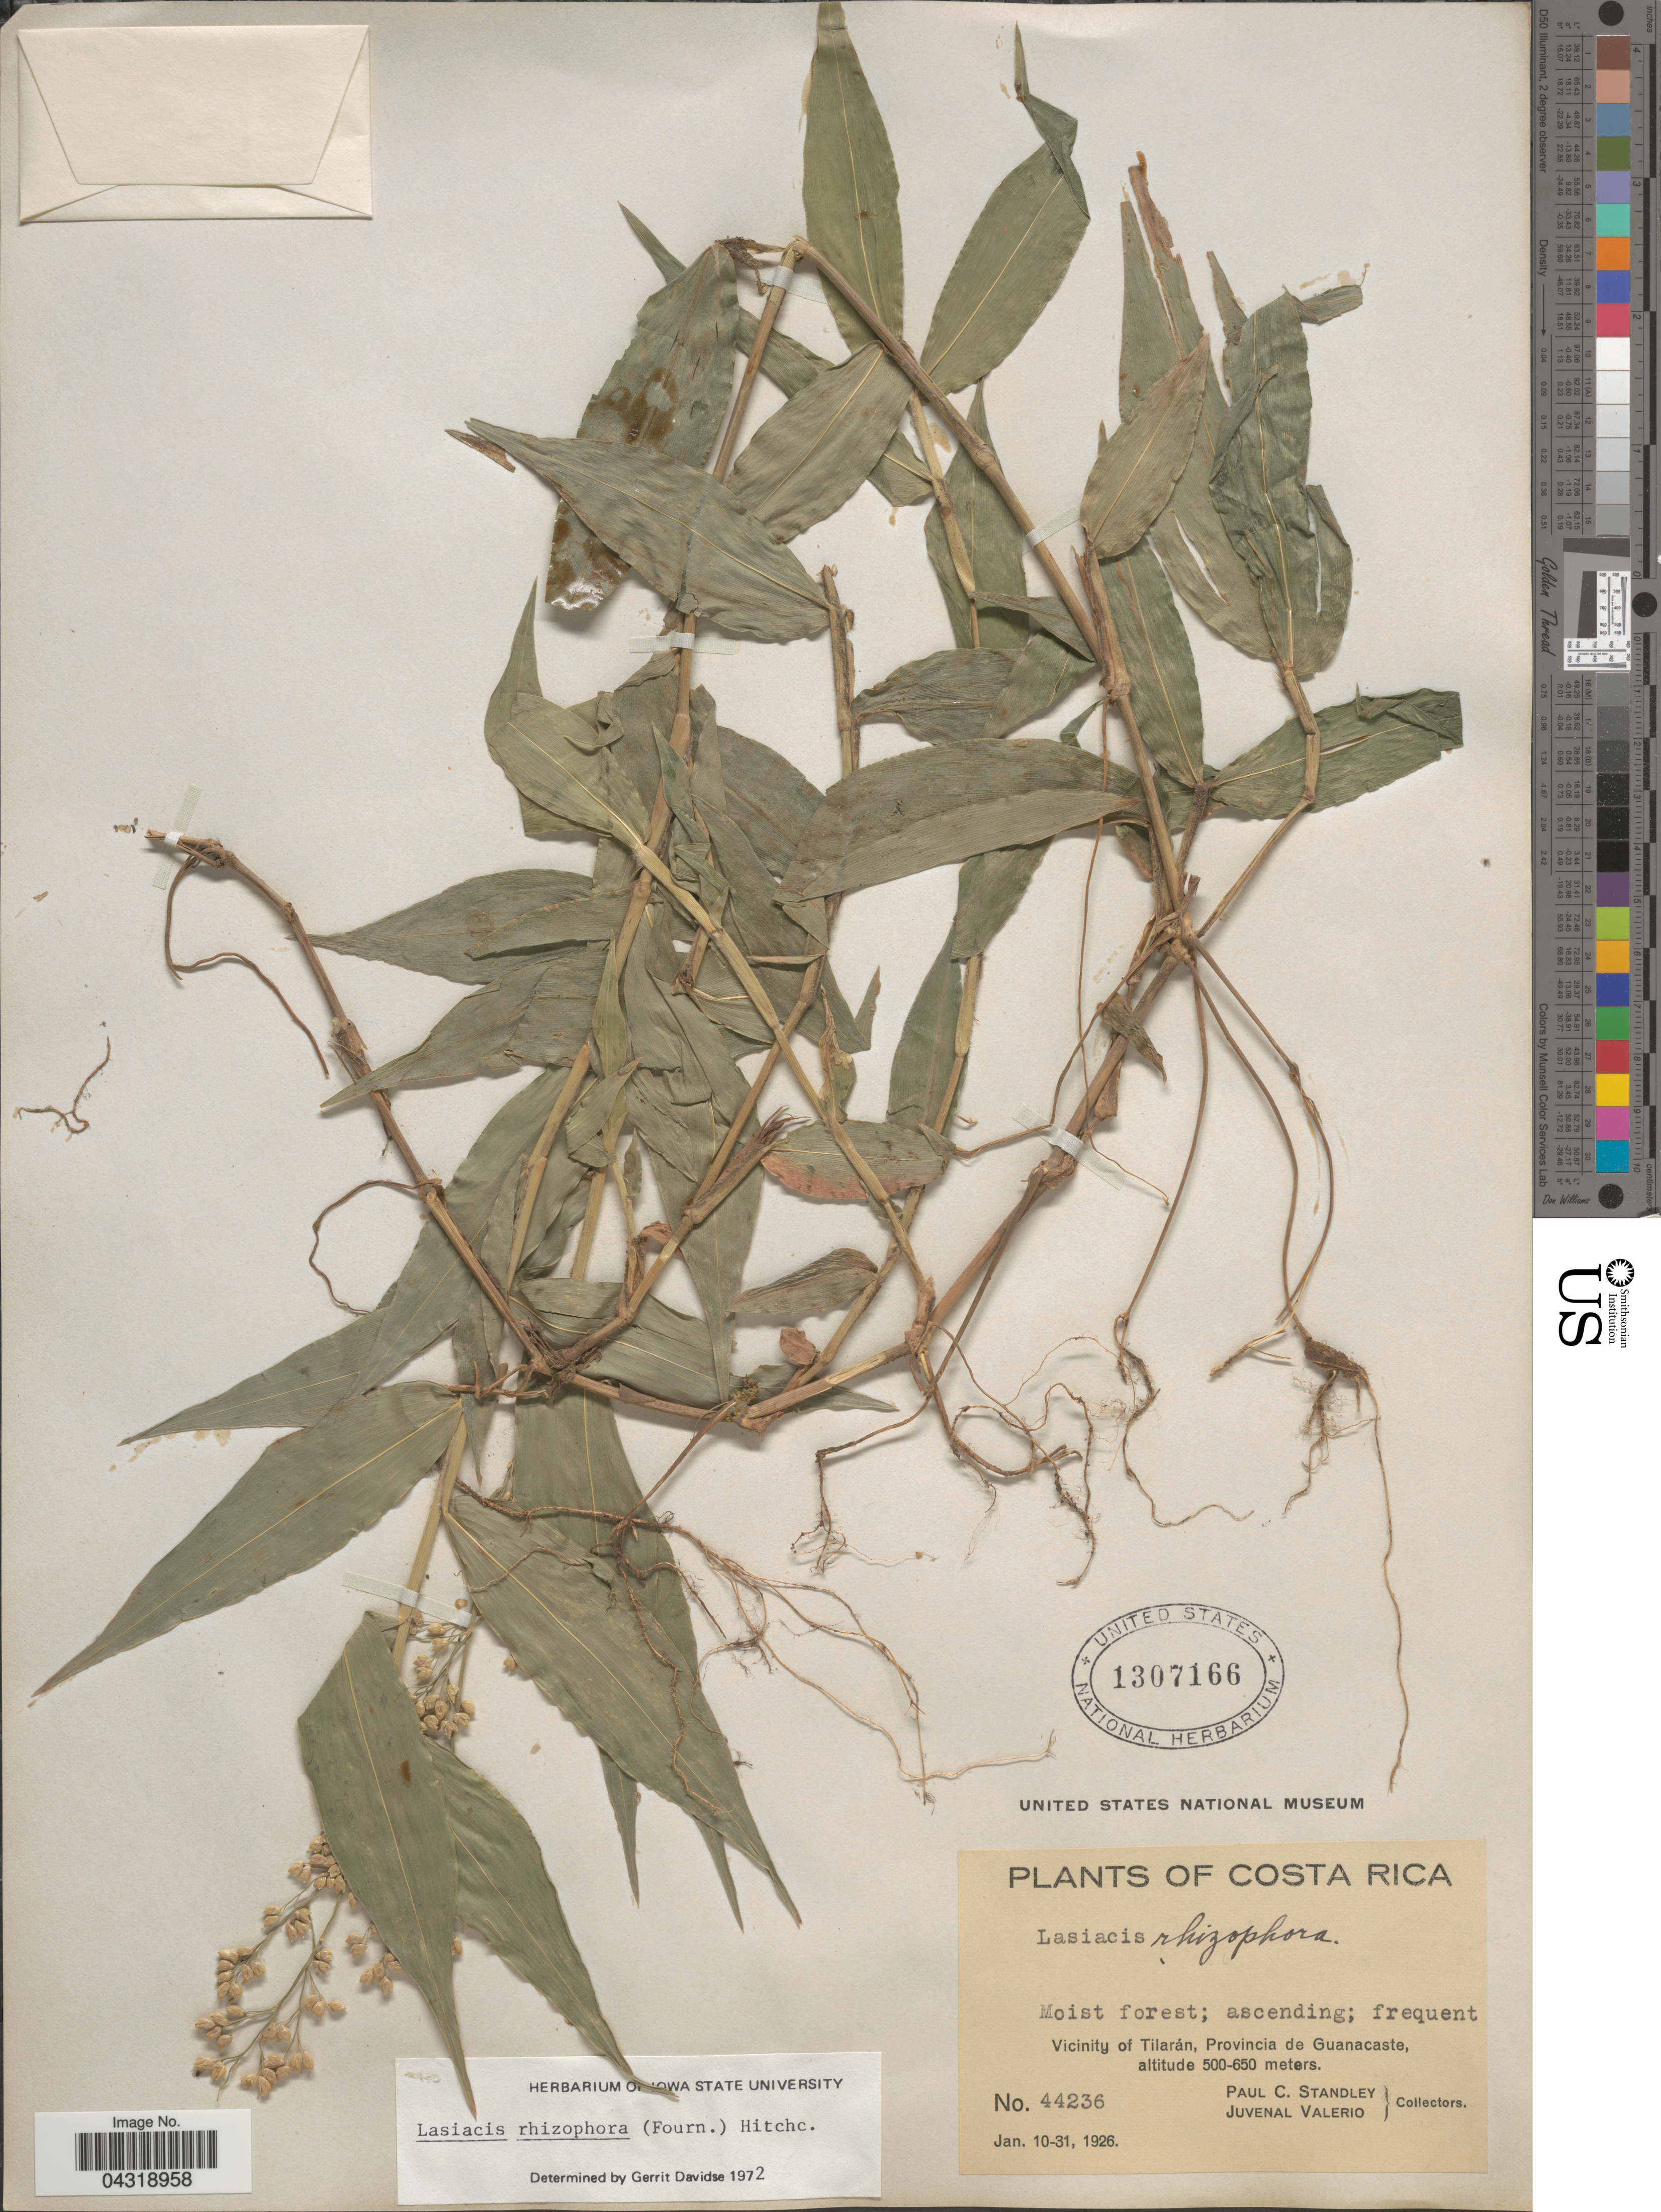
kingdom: Plantae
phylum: Tracheophyta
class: Liliopsida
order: Poales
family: Poaceae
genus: Lasiacis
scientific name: Lasiacis rhizophora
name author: (E. Fourn.) Hitchc.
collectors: P. C. Standley & J. Valerio R.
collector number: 44236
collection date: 1926-01-10/1926-01-31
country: Costa Rica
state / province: Guanacaste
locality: Vicinity of Tilarán.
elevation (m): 500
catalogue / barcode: US 1307166